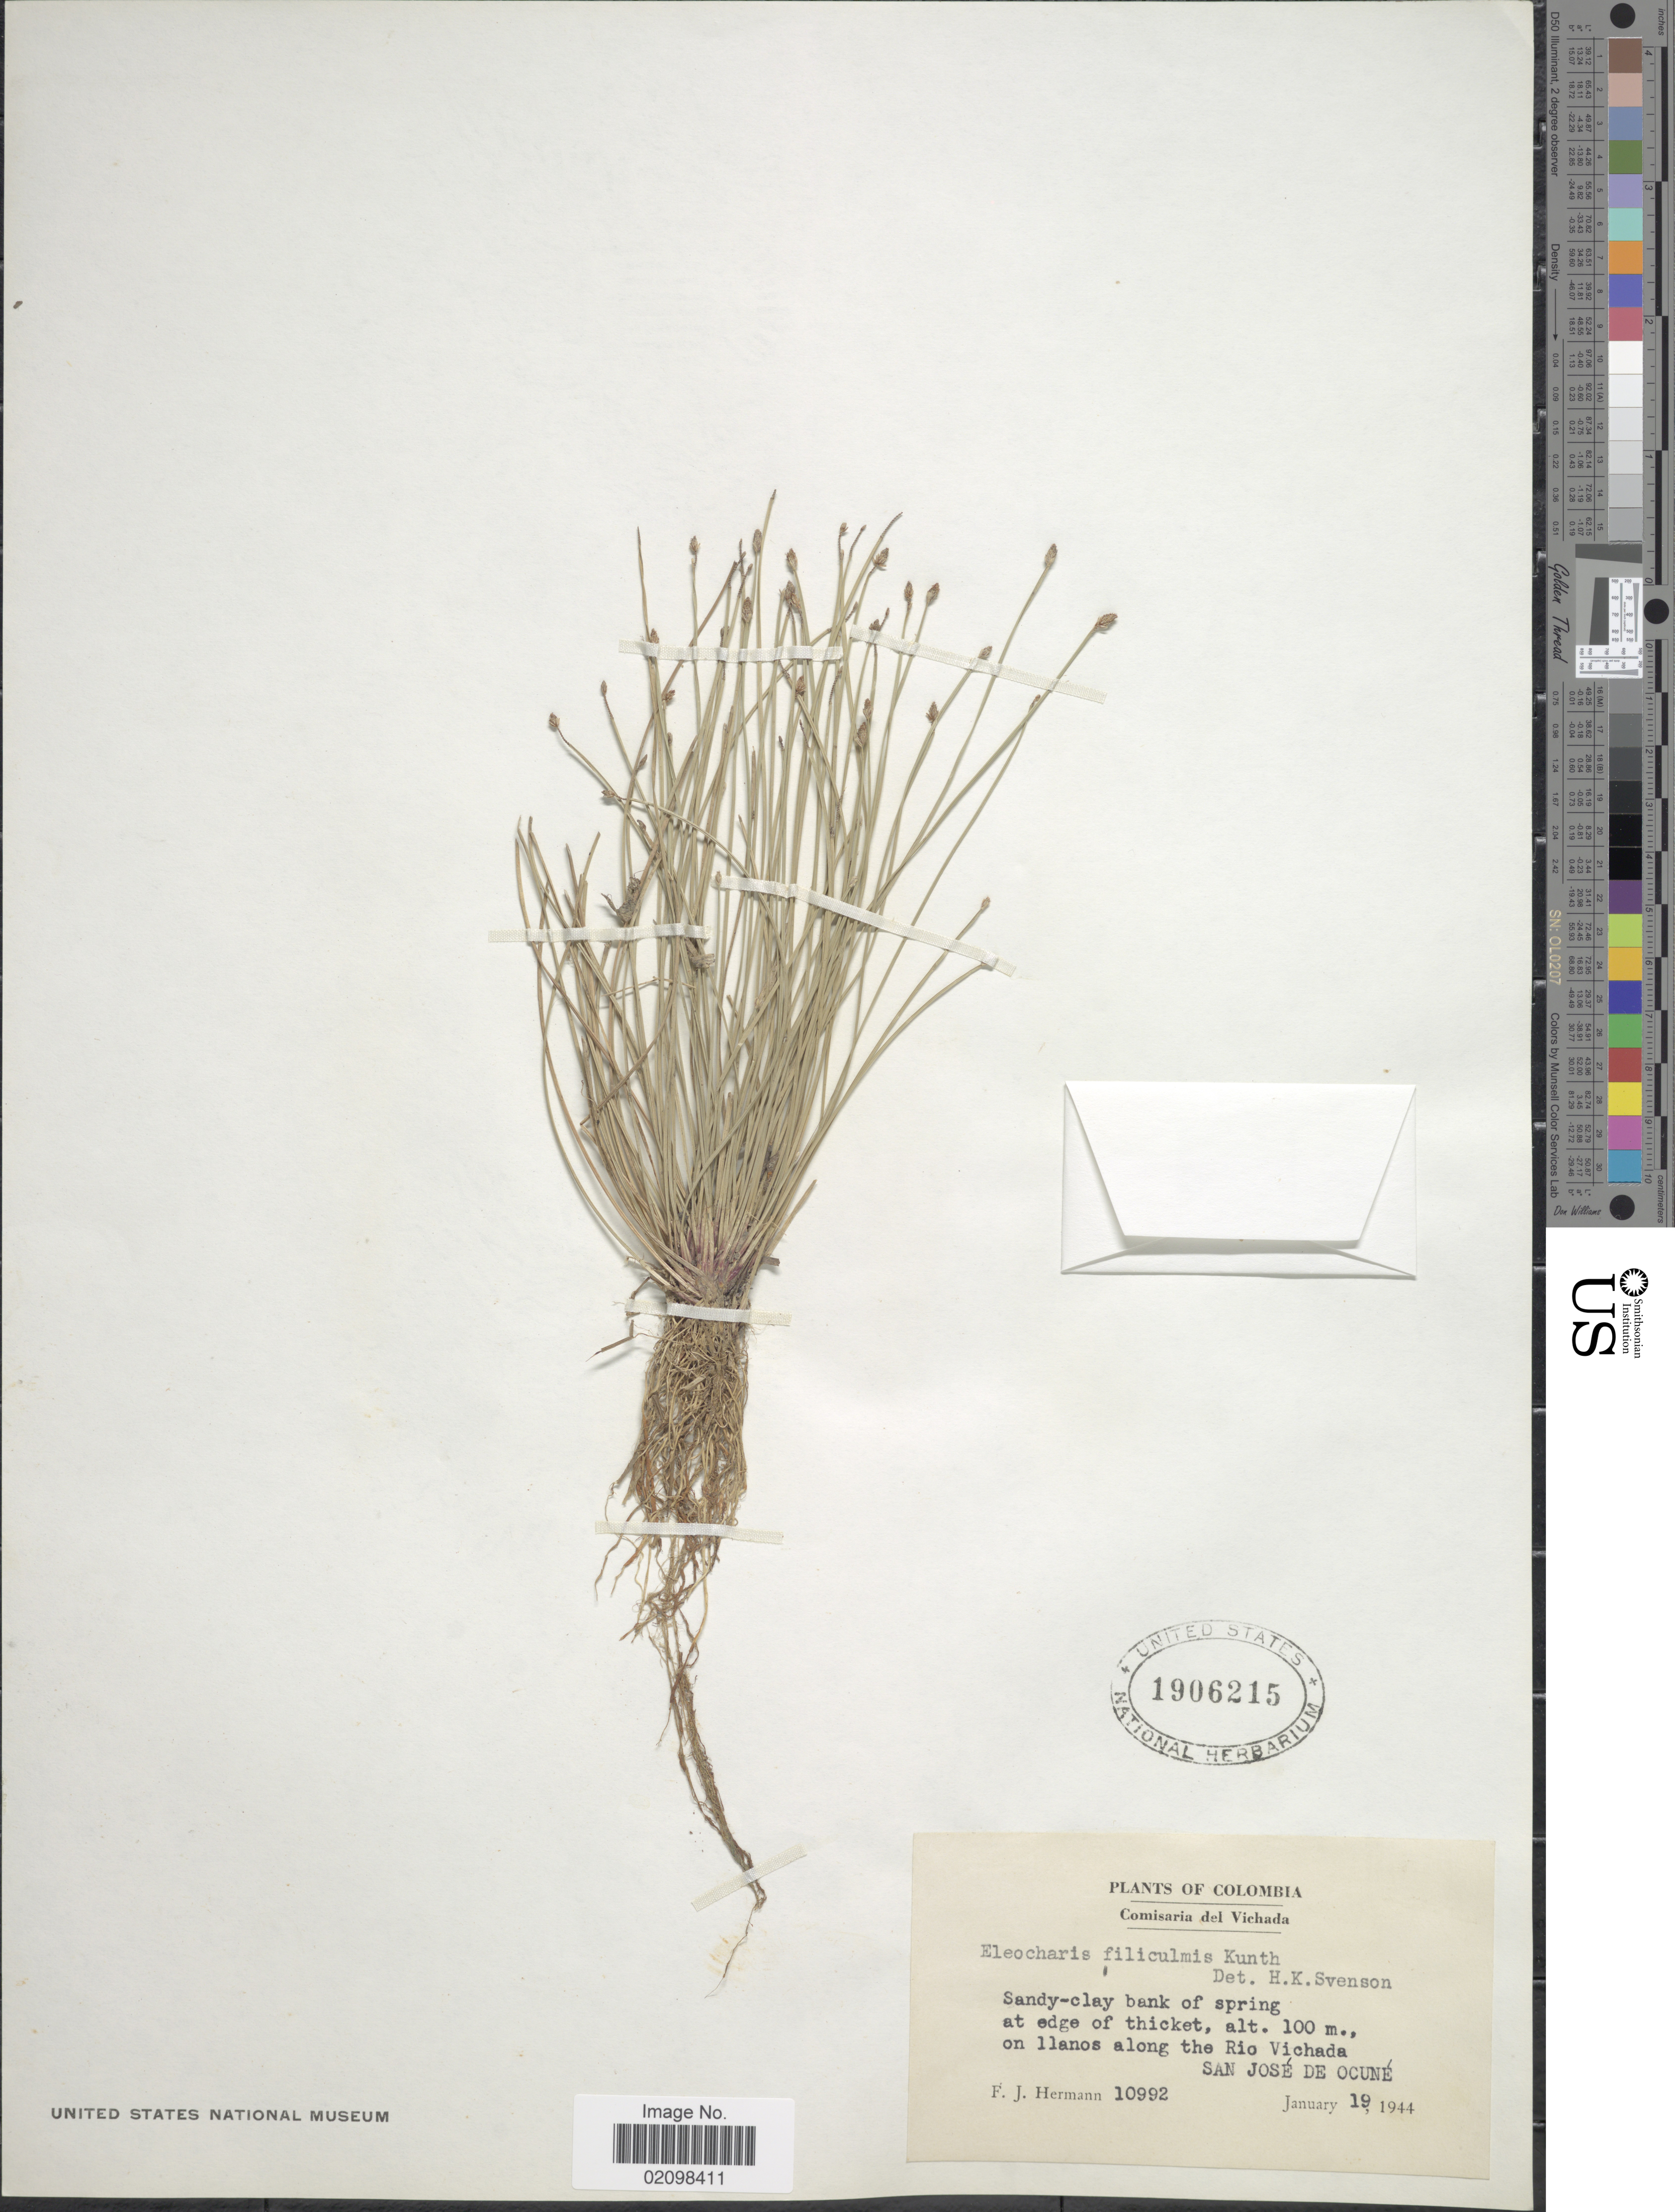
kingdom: Plantae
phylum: Tracheophyta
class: Liliopsida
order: Poales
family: Cyperaceae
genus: Eleocharis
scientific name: Eleocharis filiculmis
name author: Kunth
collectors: F. J. Hermann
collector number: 10992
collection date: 1944-01-19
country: Colombia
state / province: Vichada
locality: Along the Rio Vichada, San José de Ocuné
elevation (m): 100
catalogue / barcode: US 1906215